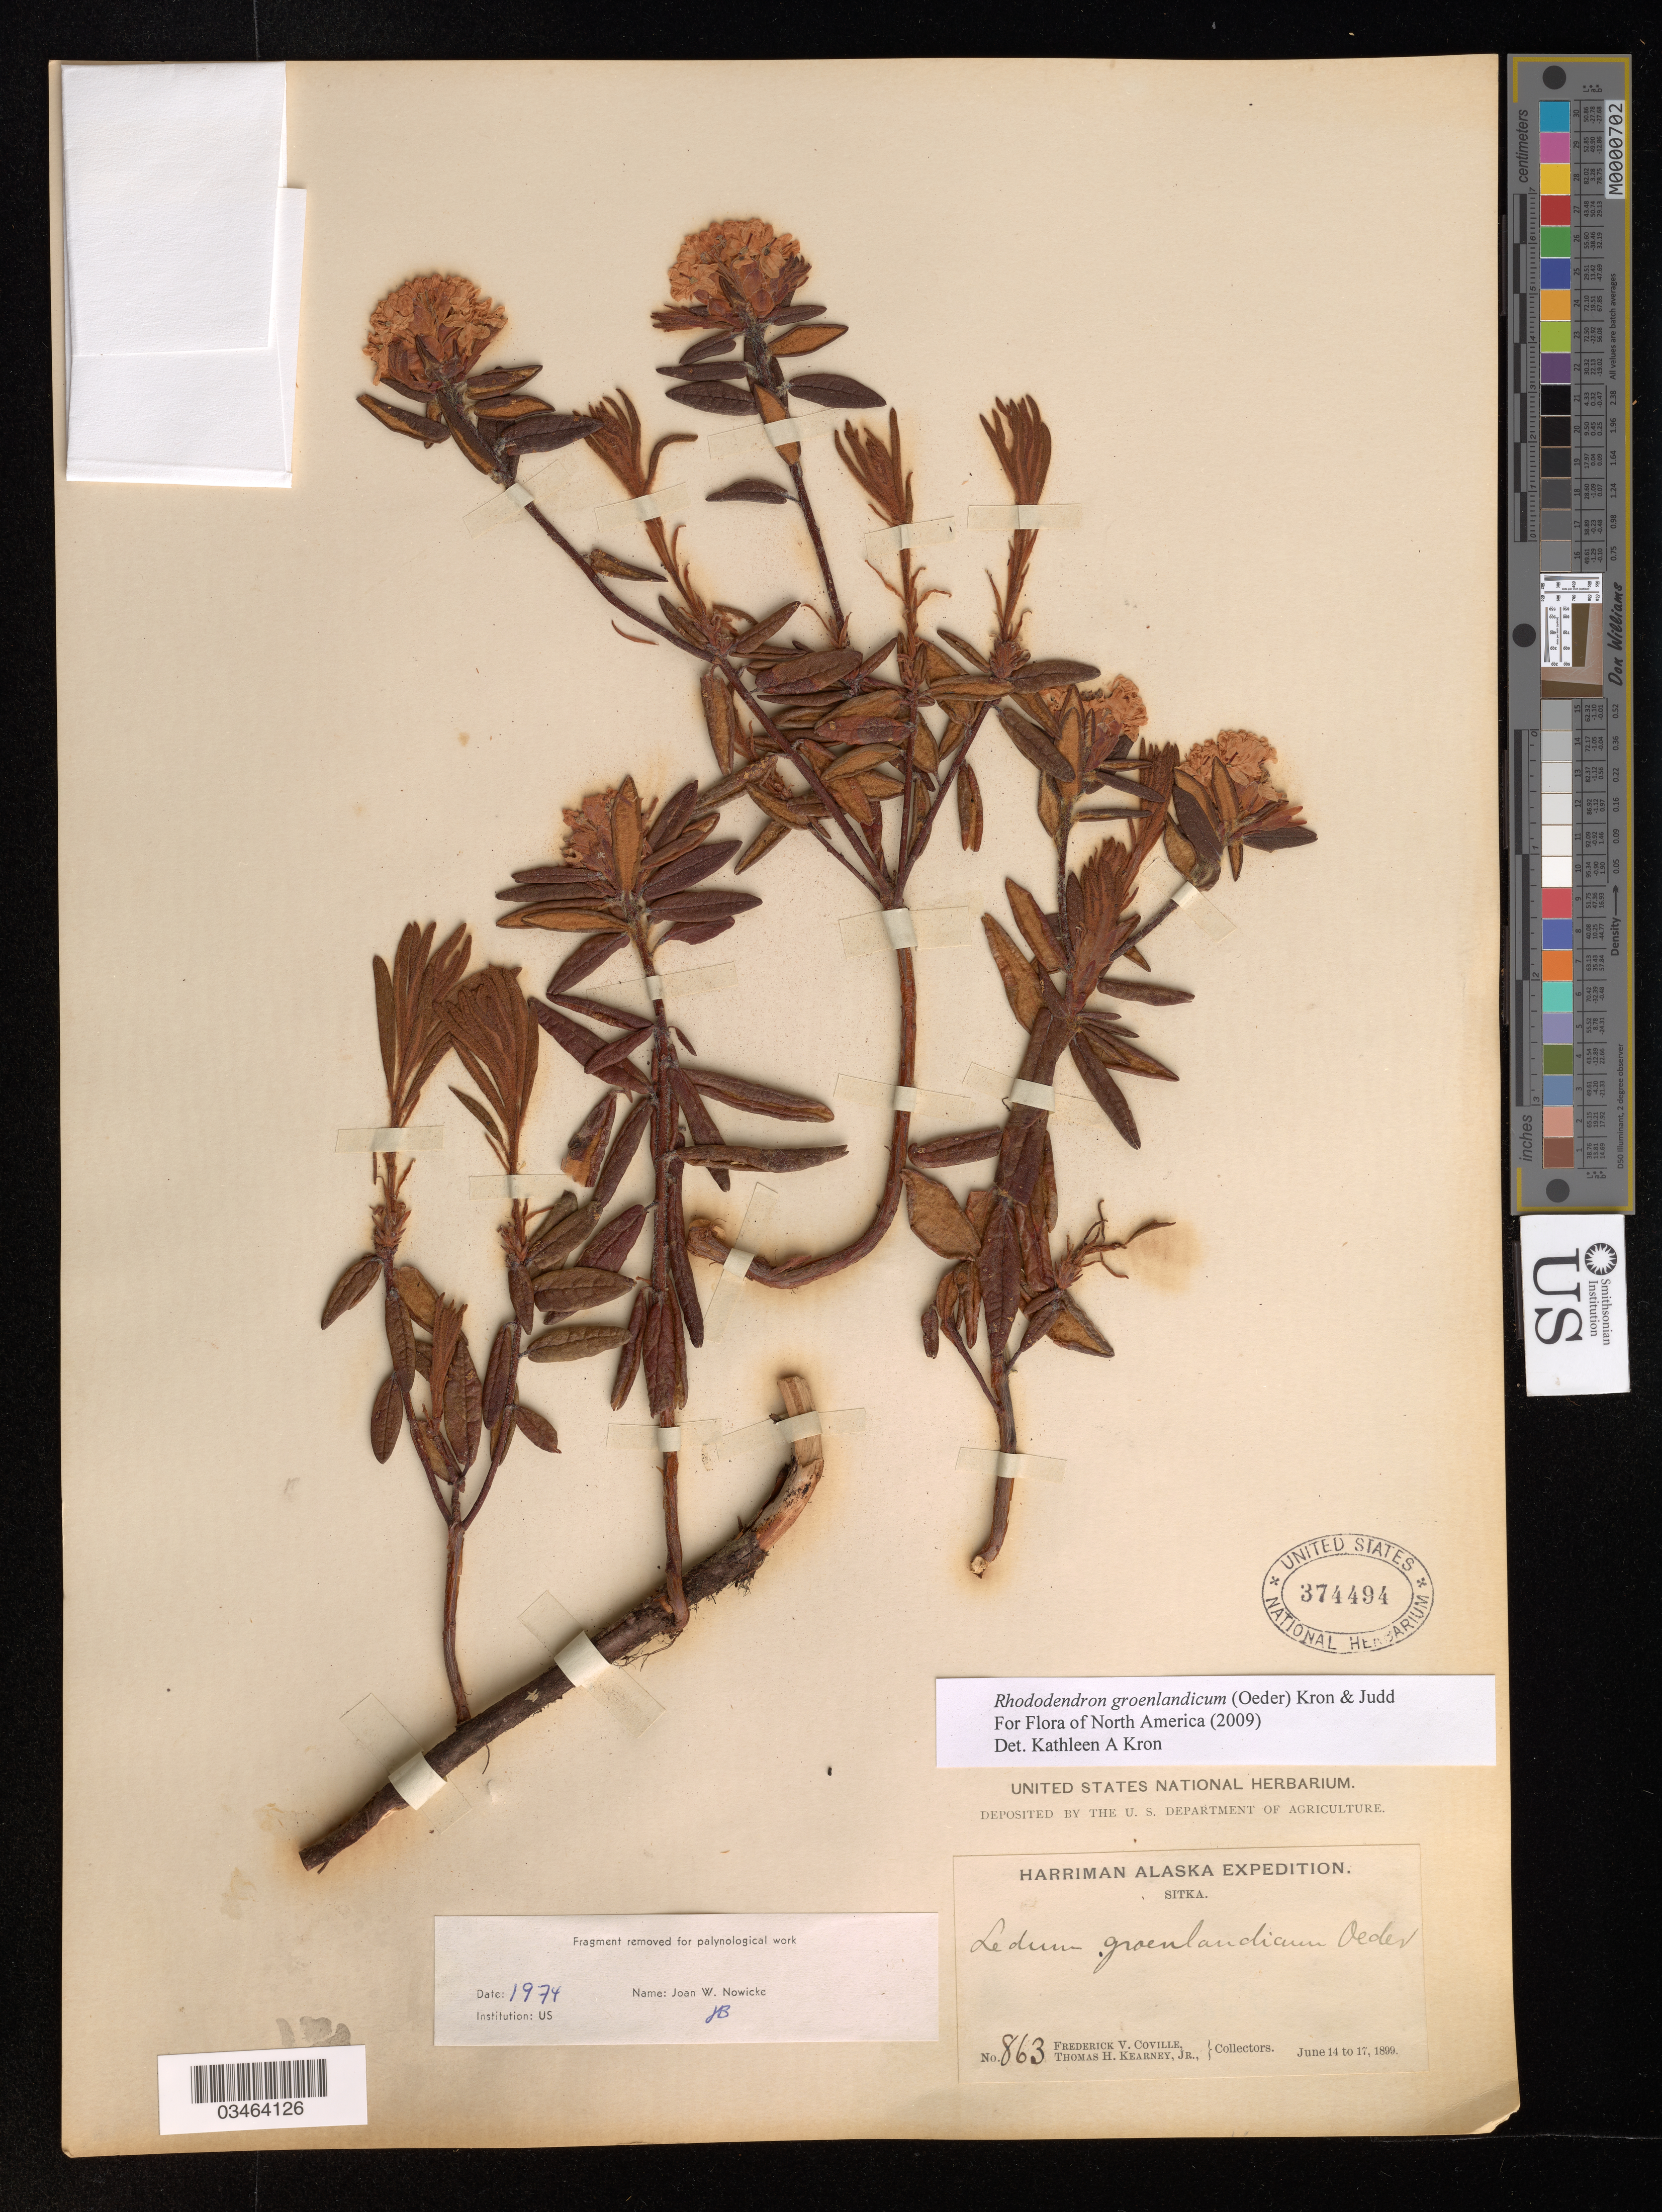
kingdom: Plantae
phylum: Tracheophyta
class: Magnoliopsida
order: Ericales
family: Ericaceae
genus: Rhododendron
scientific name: Rhododendron groenlandicum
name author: (Oeder) Kron & Judd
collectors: F. V. Coville & T. H. Kearney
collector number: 863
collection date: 1899-06-14/1899-06-17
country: United States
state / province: Alaska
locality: Sitka.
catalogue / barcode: US 374494